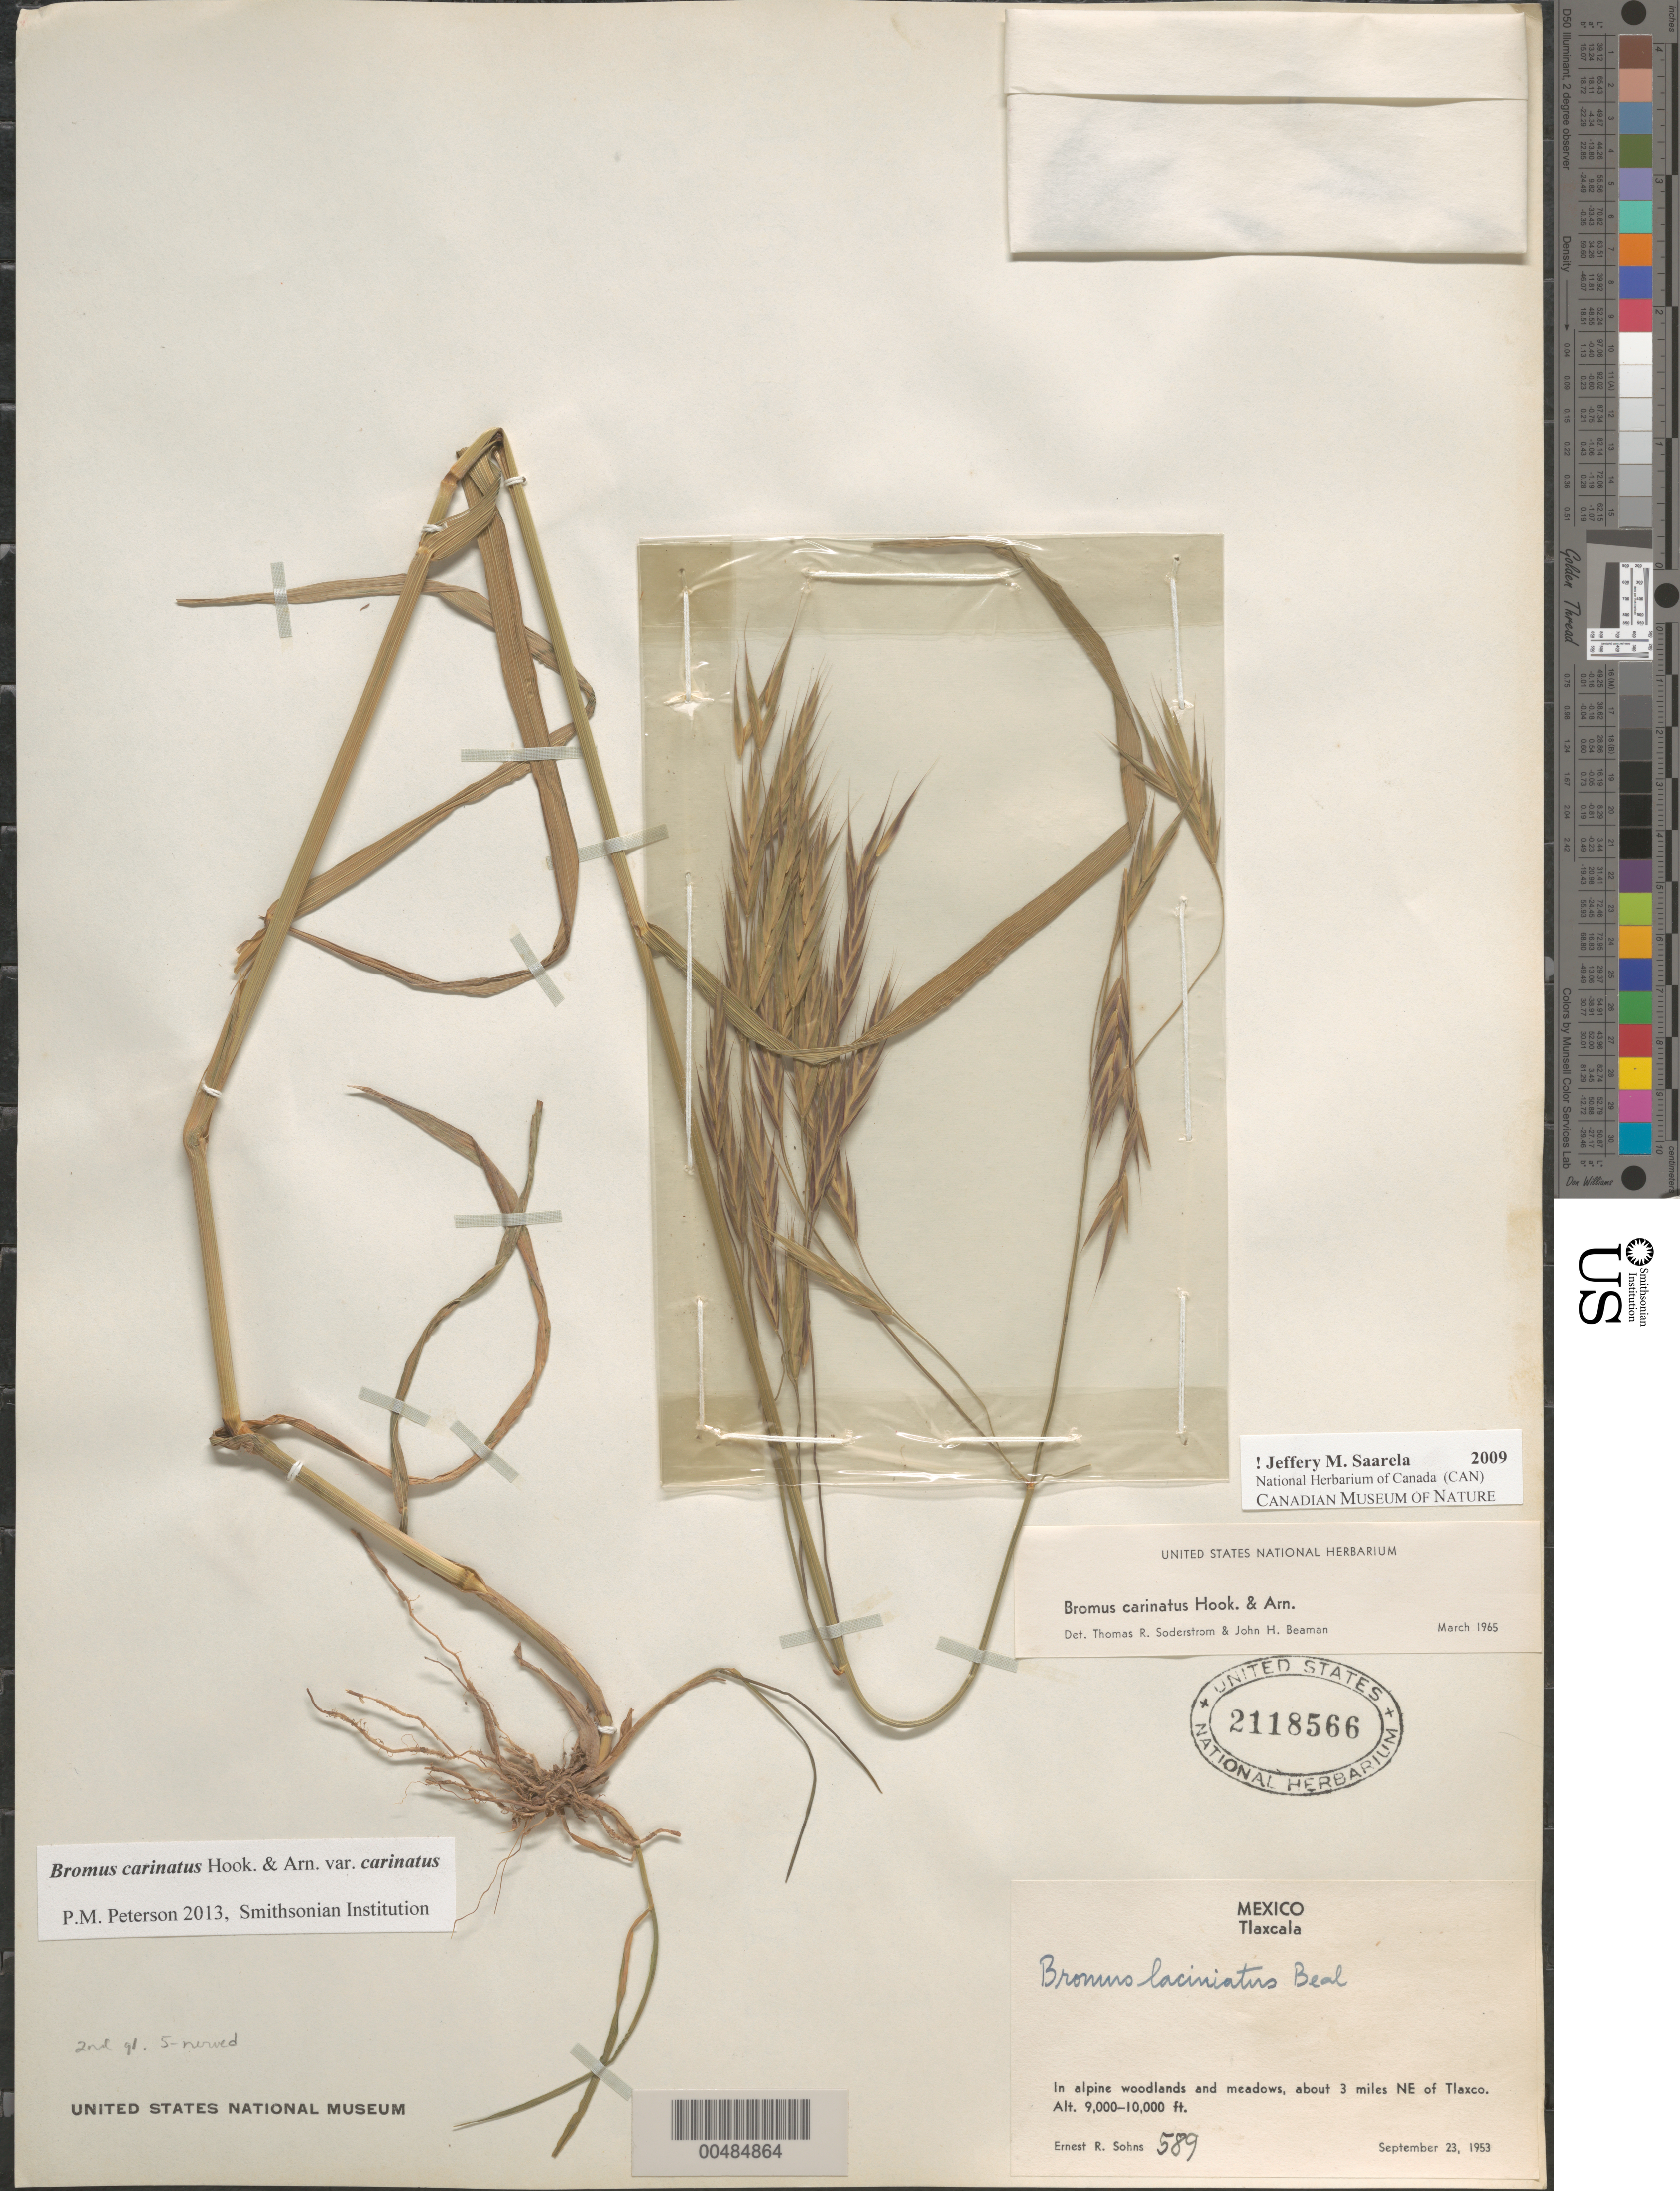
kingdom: Plantae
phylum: Tracheophyta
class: Liliopsida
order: Poales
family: Poaceae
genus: Bromus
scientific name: Bromus carinatus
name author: Hook. & Arn.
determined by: Soderstrom, T. R.; Beaman, J. H.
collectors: E. R. Sohns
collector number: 589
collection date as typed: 23 Sep 1953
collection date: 1953-09-23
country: Mexico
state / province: Tlaxcala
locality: About 3 mi NE of Tlaxco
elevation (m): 2743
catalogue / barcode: US 2118566